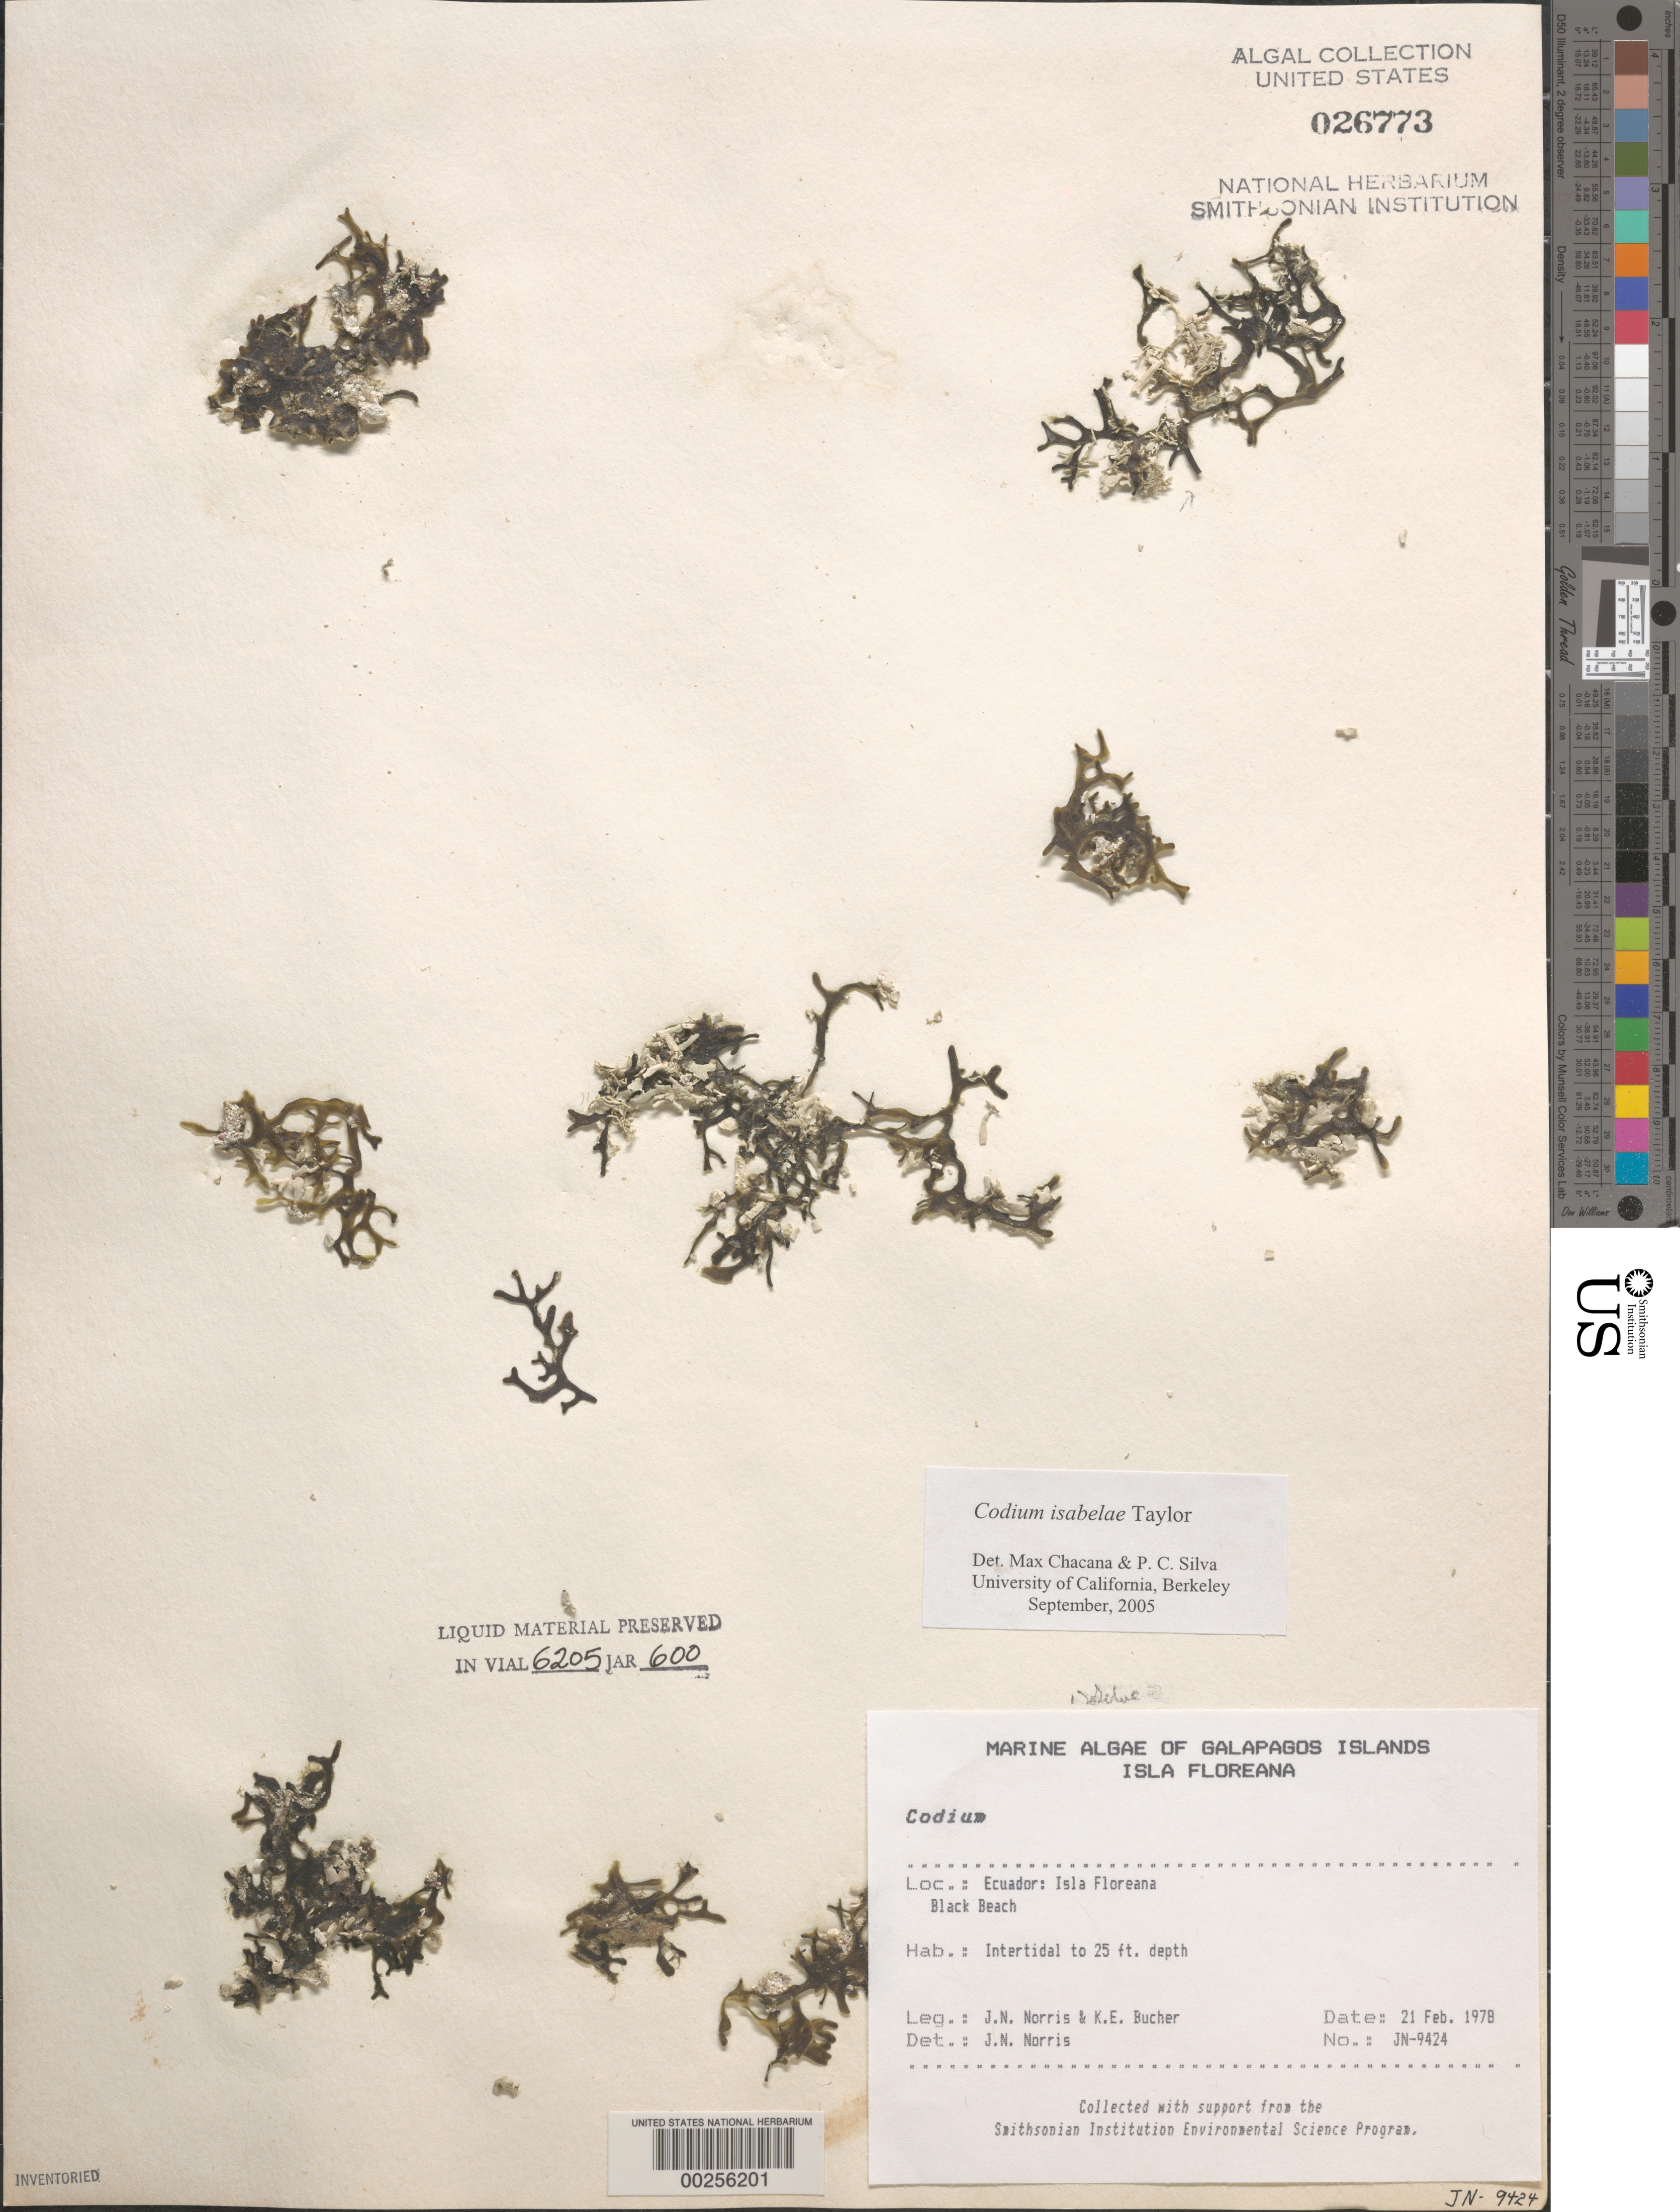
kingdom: Plantae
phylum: Chlorophyta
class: Ulvophyceae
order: Bryopsidales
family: Codiaceae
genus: Codium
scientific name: Codium isabelae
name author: W.R. Taylor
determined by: Chacana, M. E.; Silva, P. C.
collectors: J. N. Norris & K. E. Bucher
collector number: JN-9424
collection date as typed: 21 Feb 1978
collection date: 1978-02-21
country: Ecuador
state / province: Colón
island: Floreana [Charles, Santa Maria]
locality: Black Beach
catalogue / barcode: US 26773